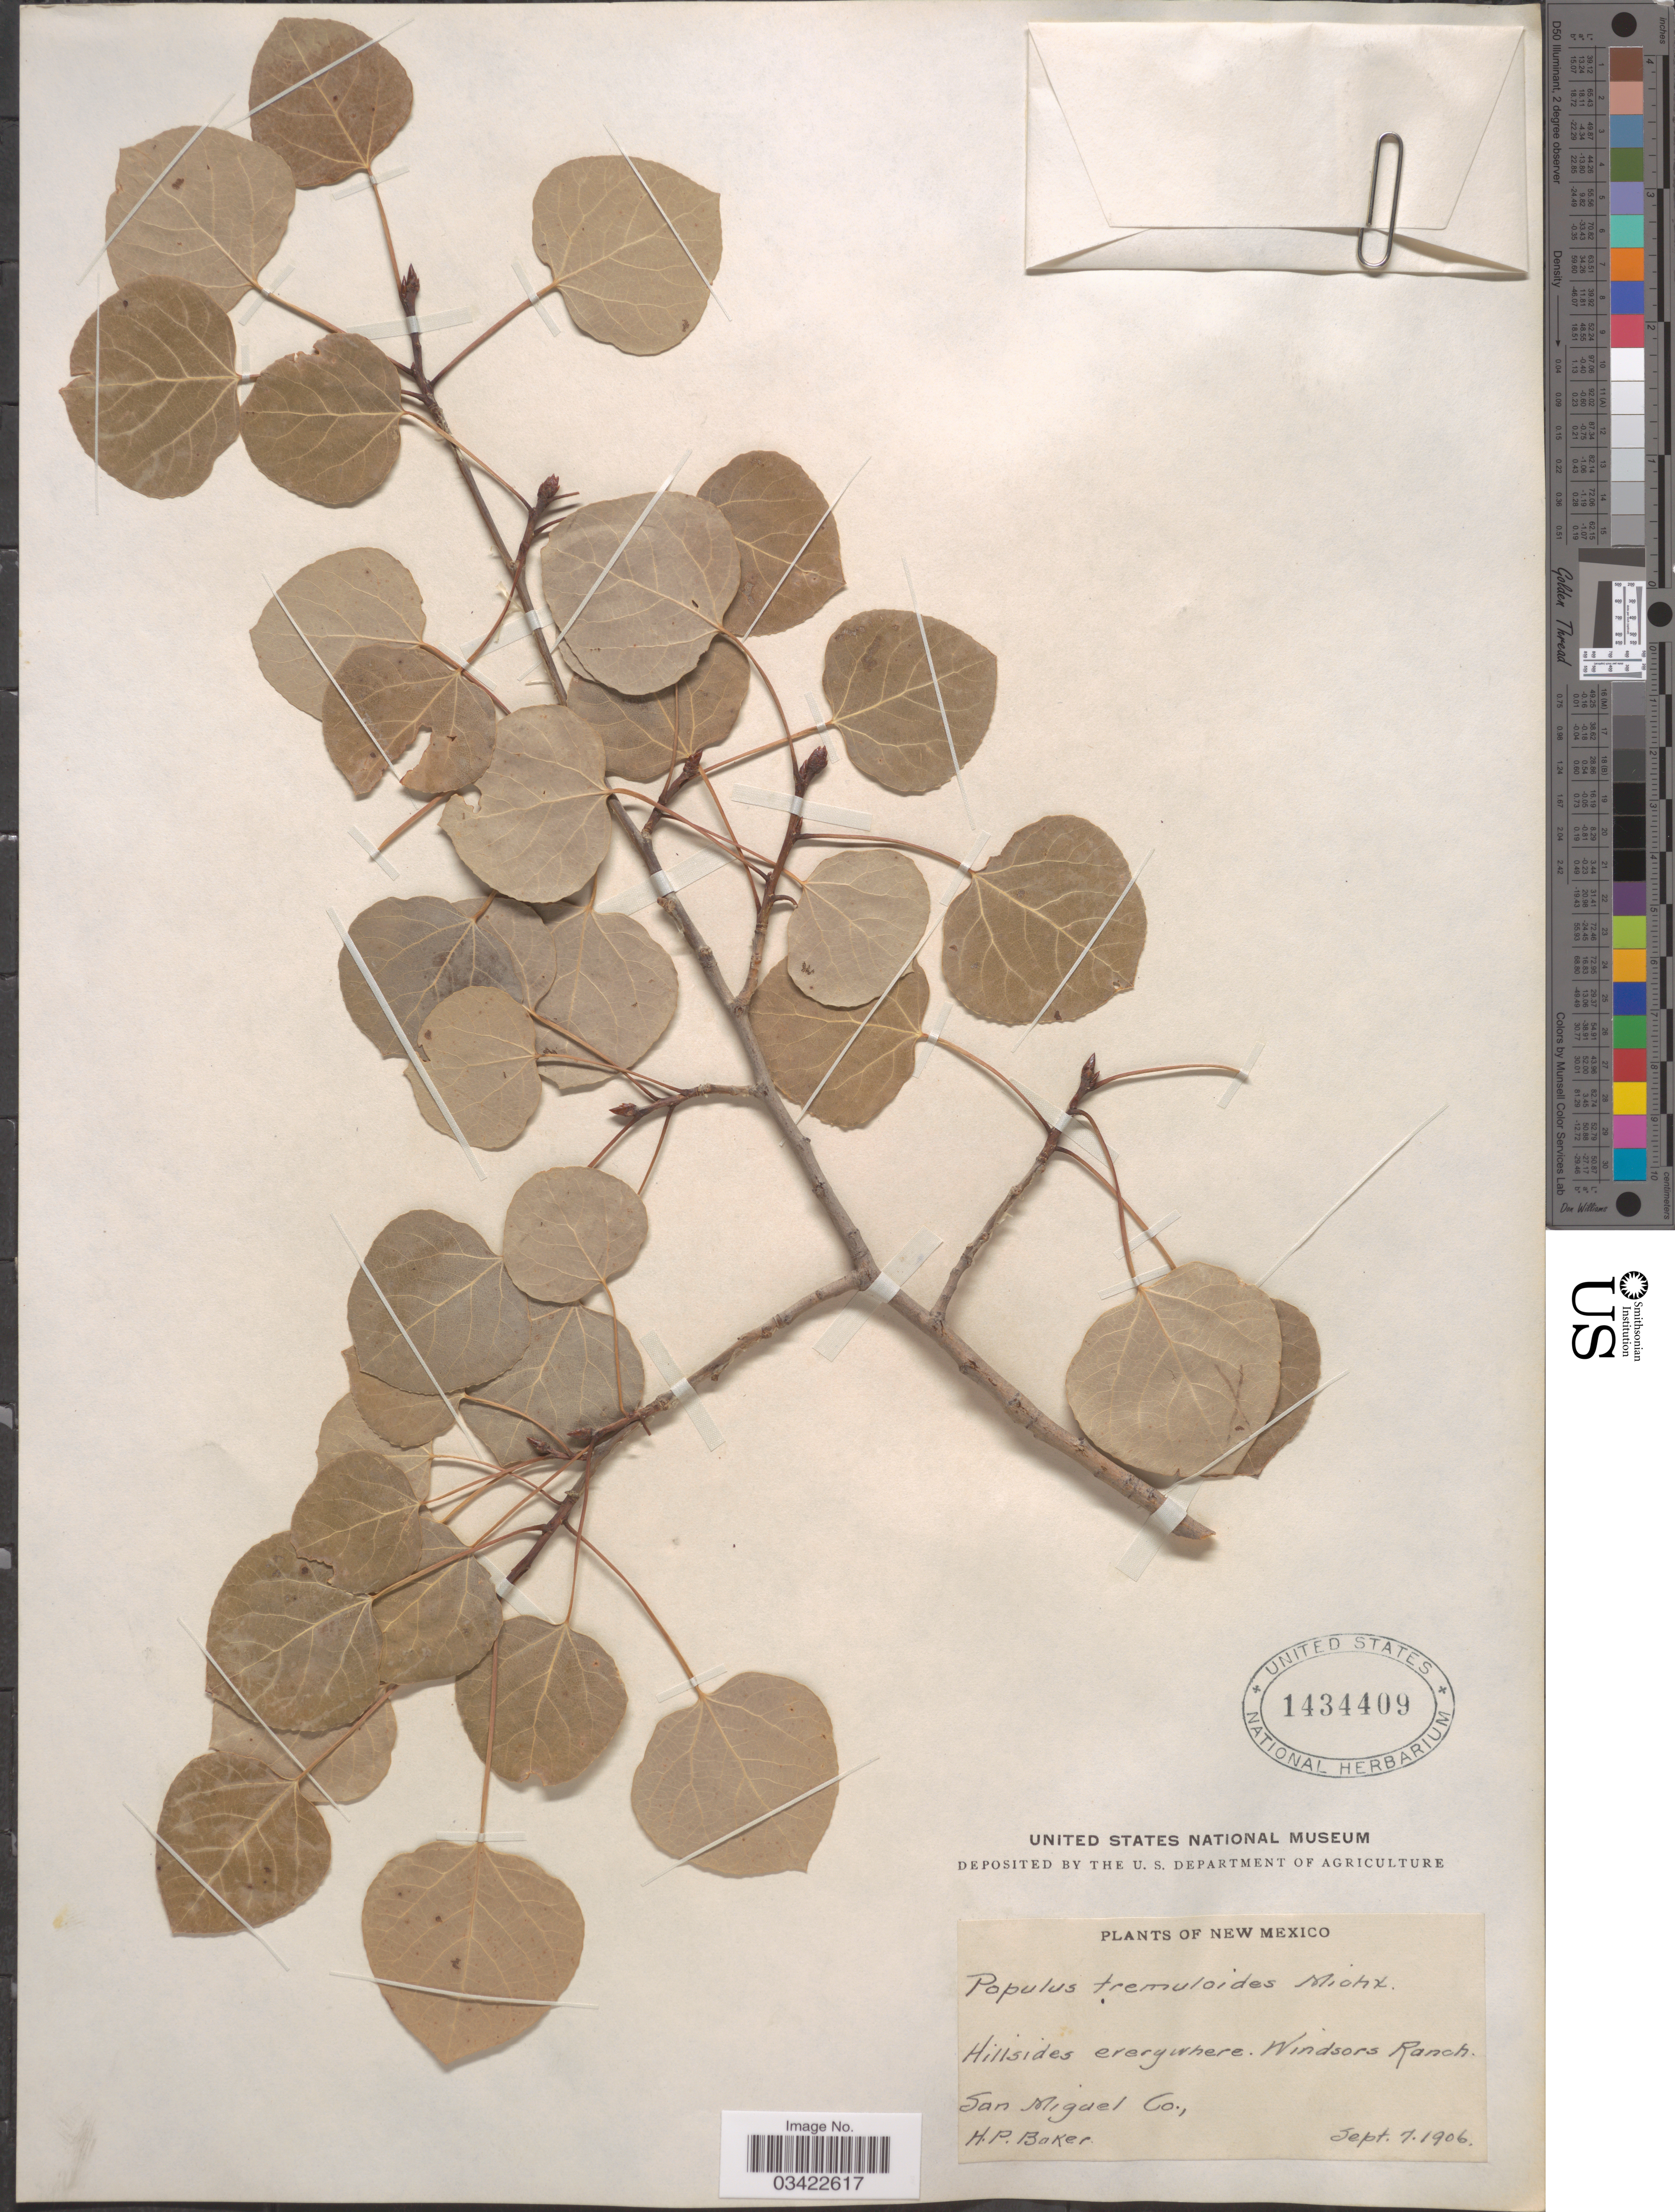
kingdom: Plantae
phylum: Tracheophyta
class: Magnoliopsida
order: Malpighiales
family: Salicaceae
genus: Populus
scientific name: Populus tremuloides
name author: Michx.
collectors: H. P. Baker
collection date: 1906-09-07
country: United States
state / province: New Mexico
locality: Hillsides everywhere, Windsors Ranch. San Miguel Co.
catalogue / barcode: US 1434409